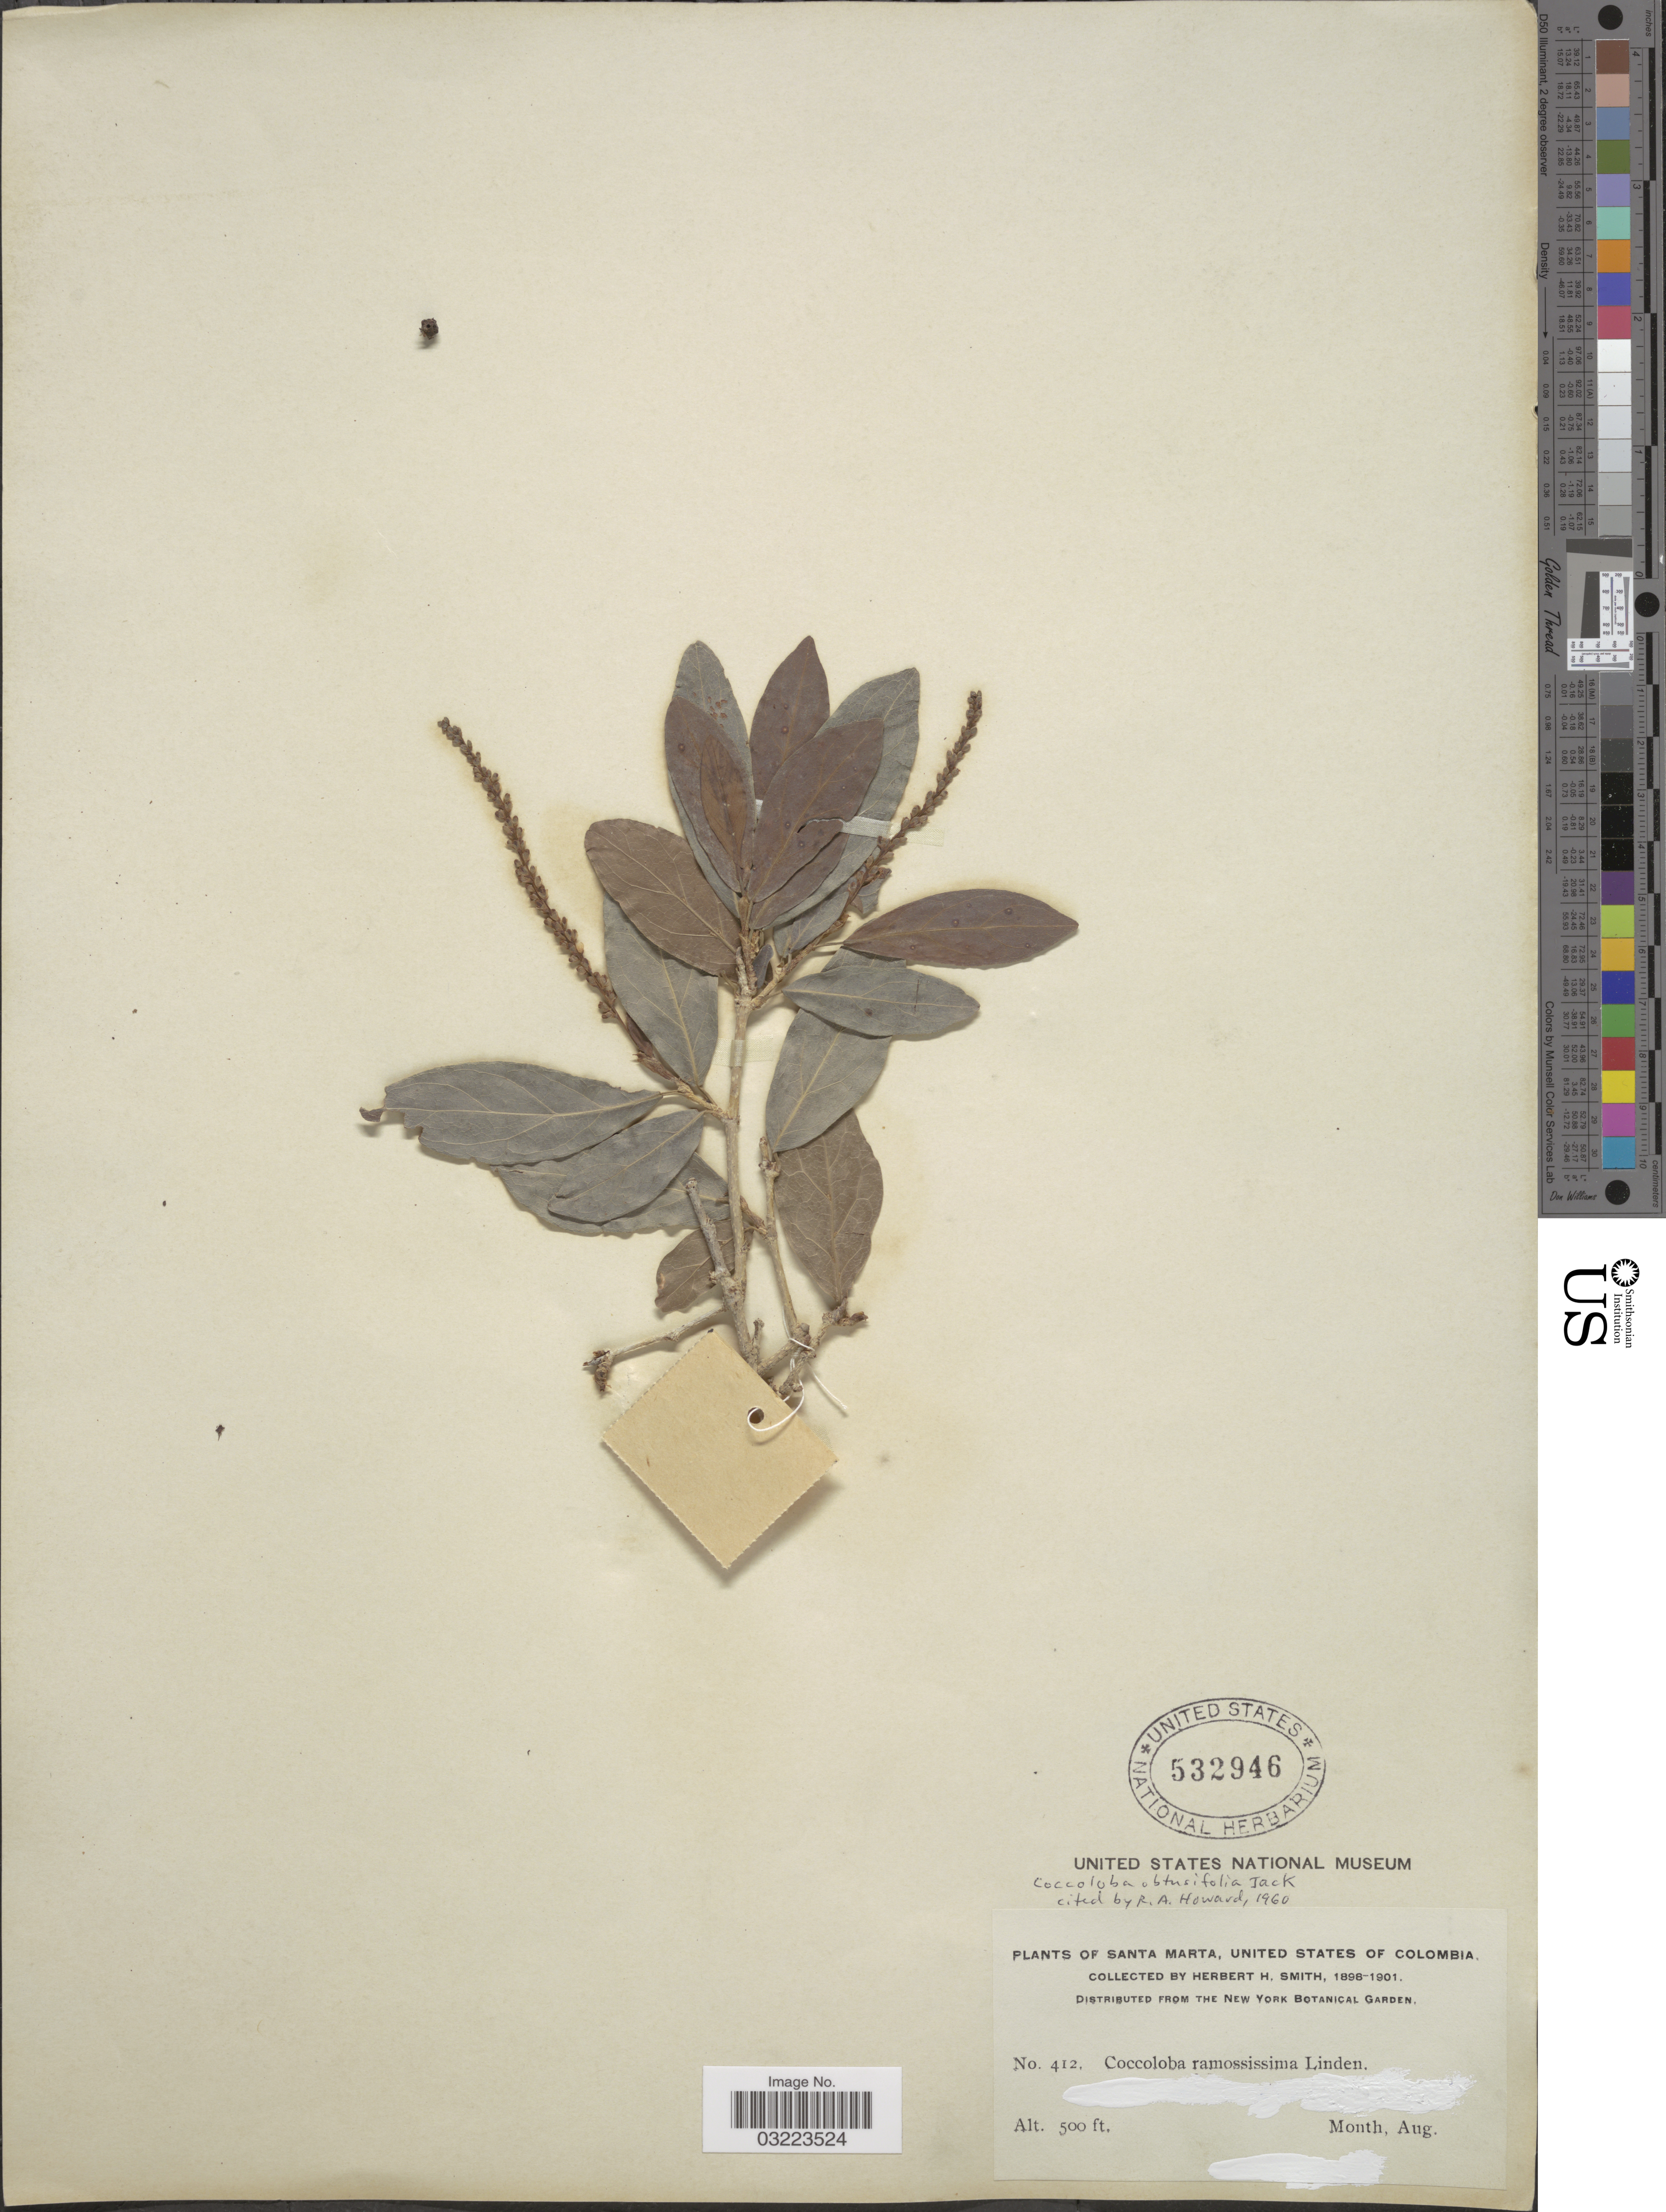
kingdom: Plantae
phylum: Tracheophyta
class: Magnoliopsida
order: Caryophyllales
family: Polygonaceae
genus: Coccoloba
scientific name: Coccoloba obtusifolia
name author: Jacq.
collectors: Herbert H. Smith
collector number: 412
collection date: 1898-08/1901-08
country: Colombia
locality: Santa Marta, United States of Colombia.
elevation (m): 152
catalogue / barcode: US 532946